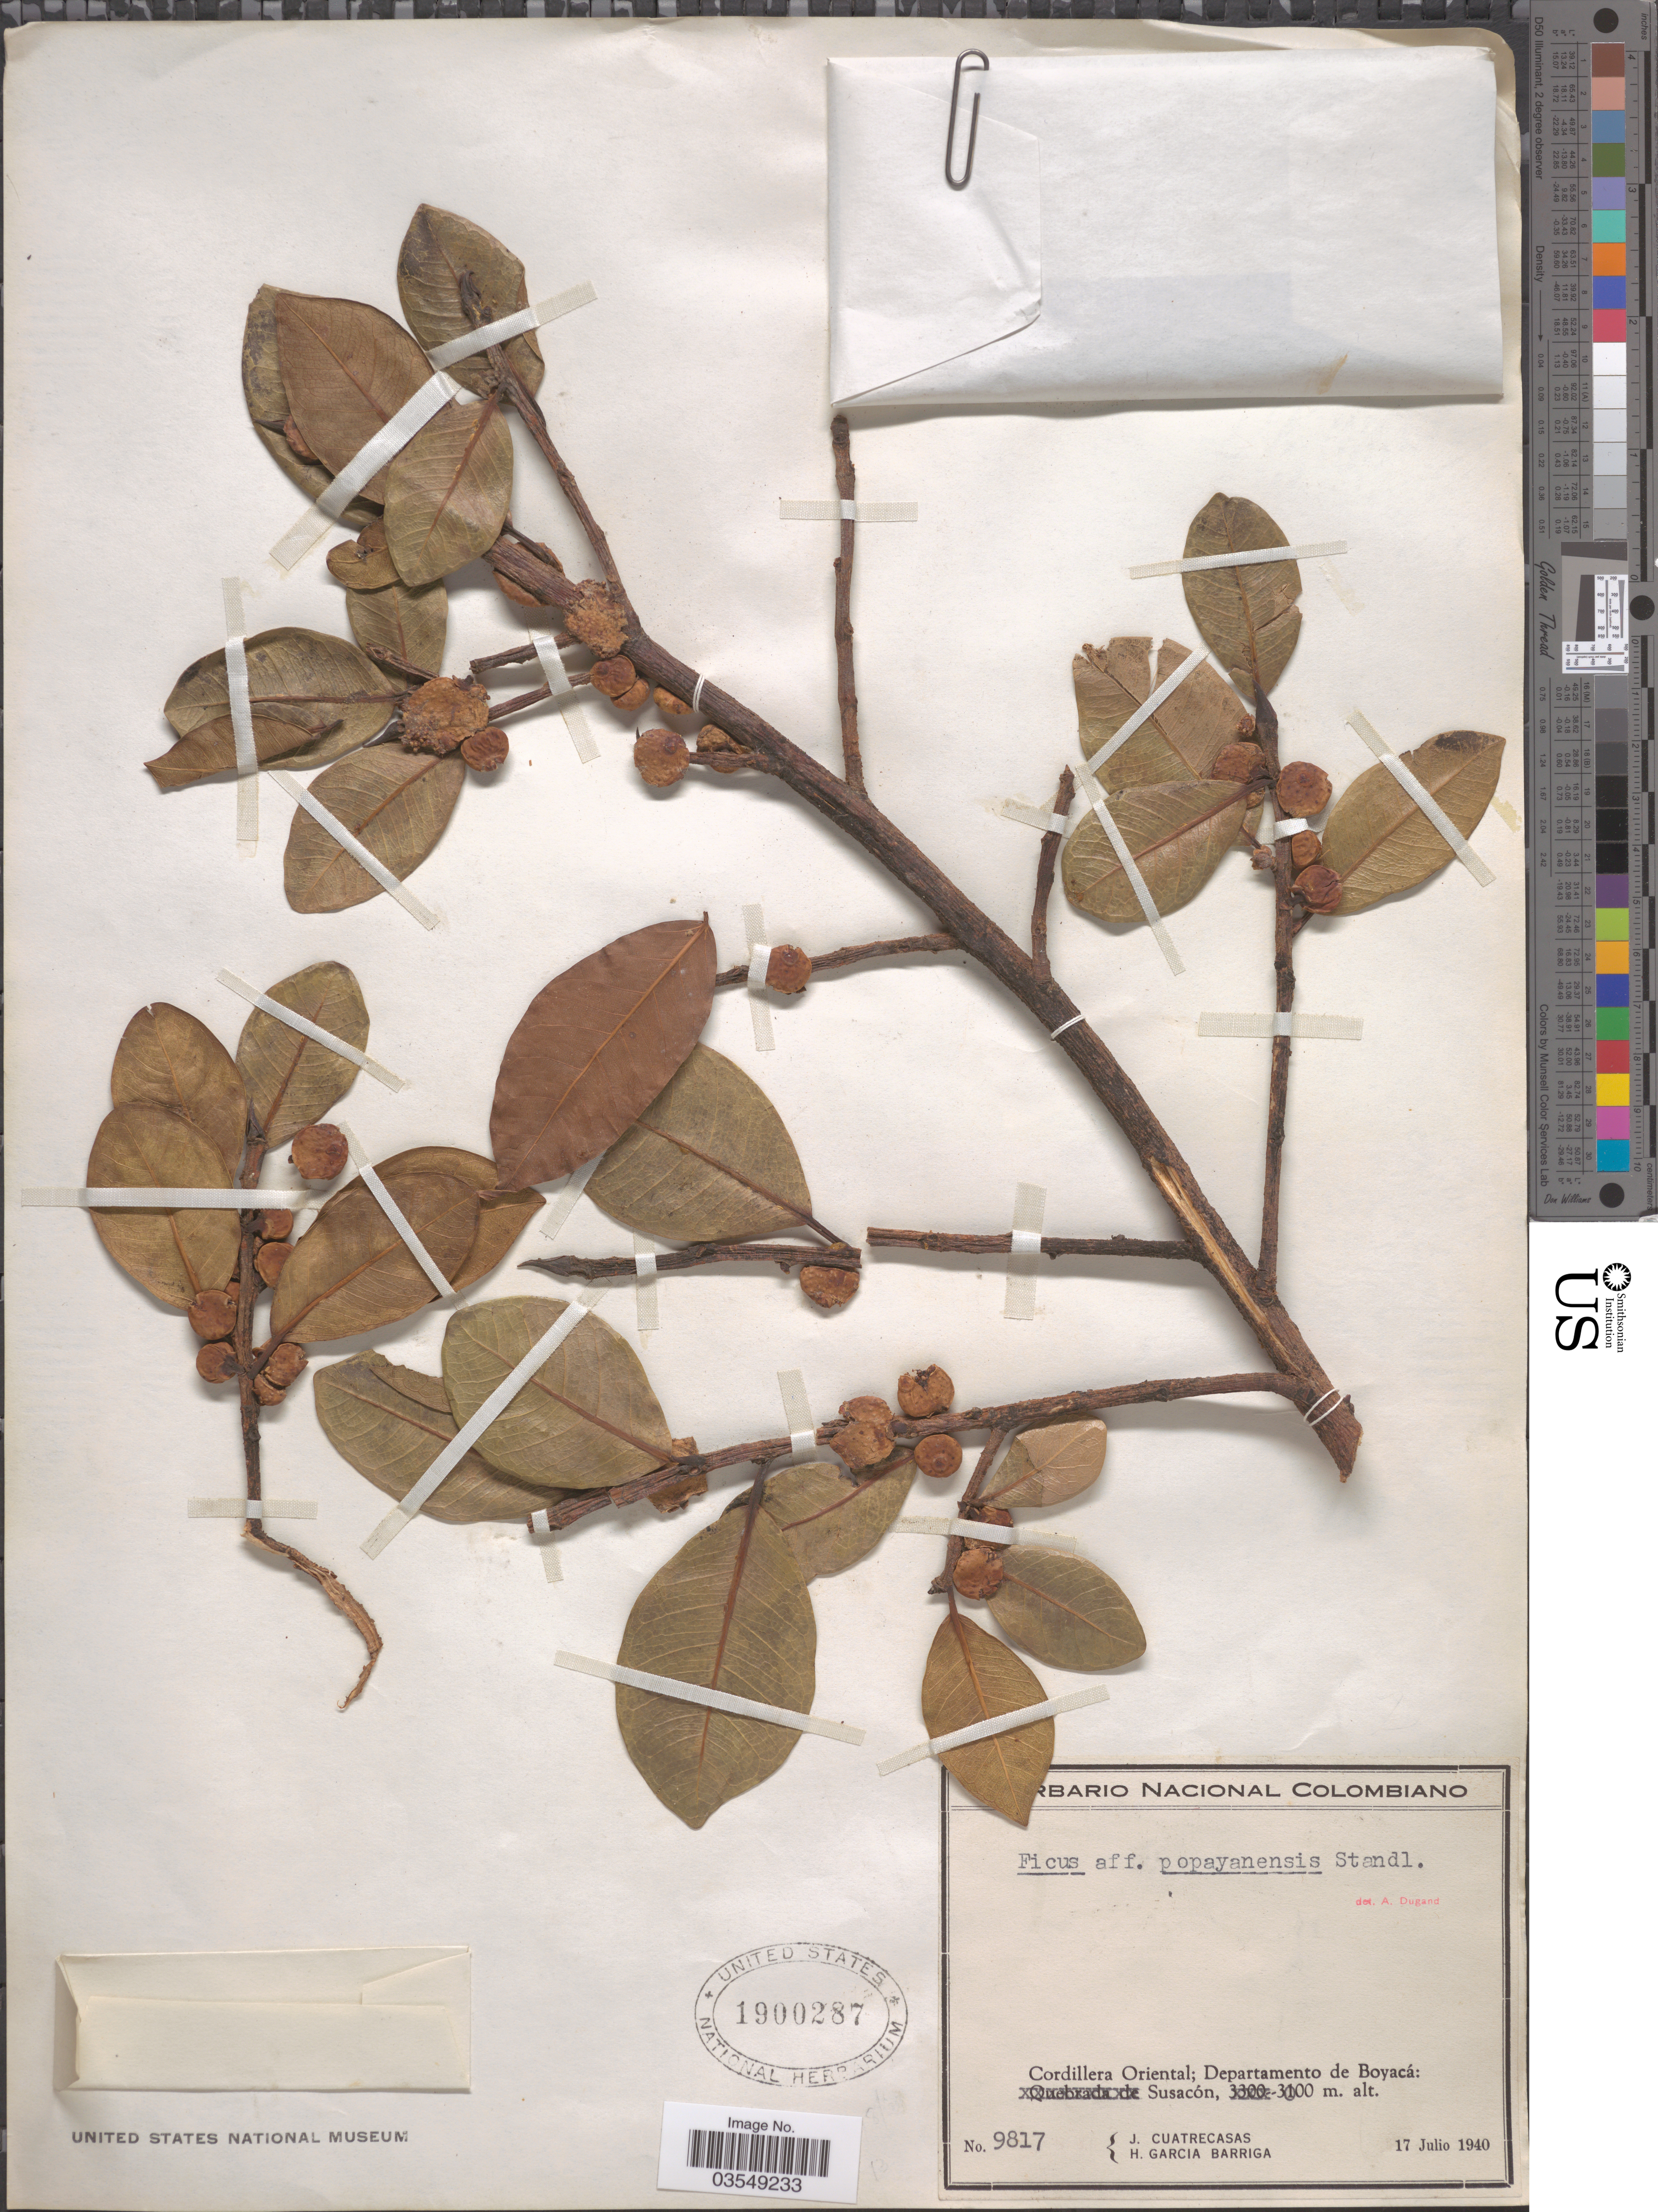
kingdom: Plantae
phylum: Tracheophyta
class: Magnoliopsida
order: Rosales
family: Moraceae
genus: Ficus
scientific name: Ficus popayanensis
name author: Standl.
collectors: J. Cuatrecasas & H. García Barriga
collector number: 9817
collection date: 1940-07-17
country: Colombia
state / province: Boyacá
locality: Cordillera Oriental; Departamento de Boyacá: Susacón.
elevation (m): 3000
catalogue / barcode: US 1900287